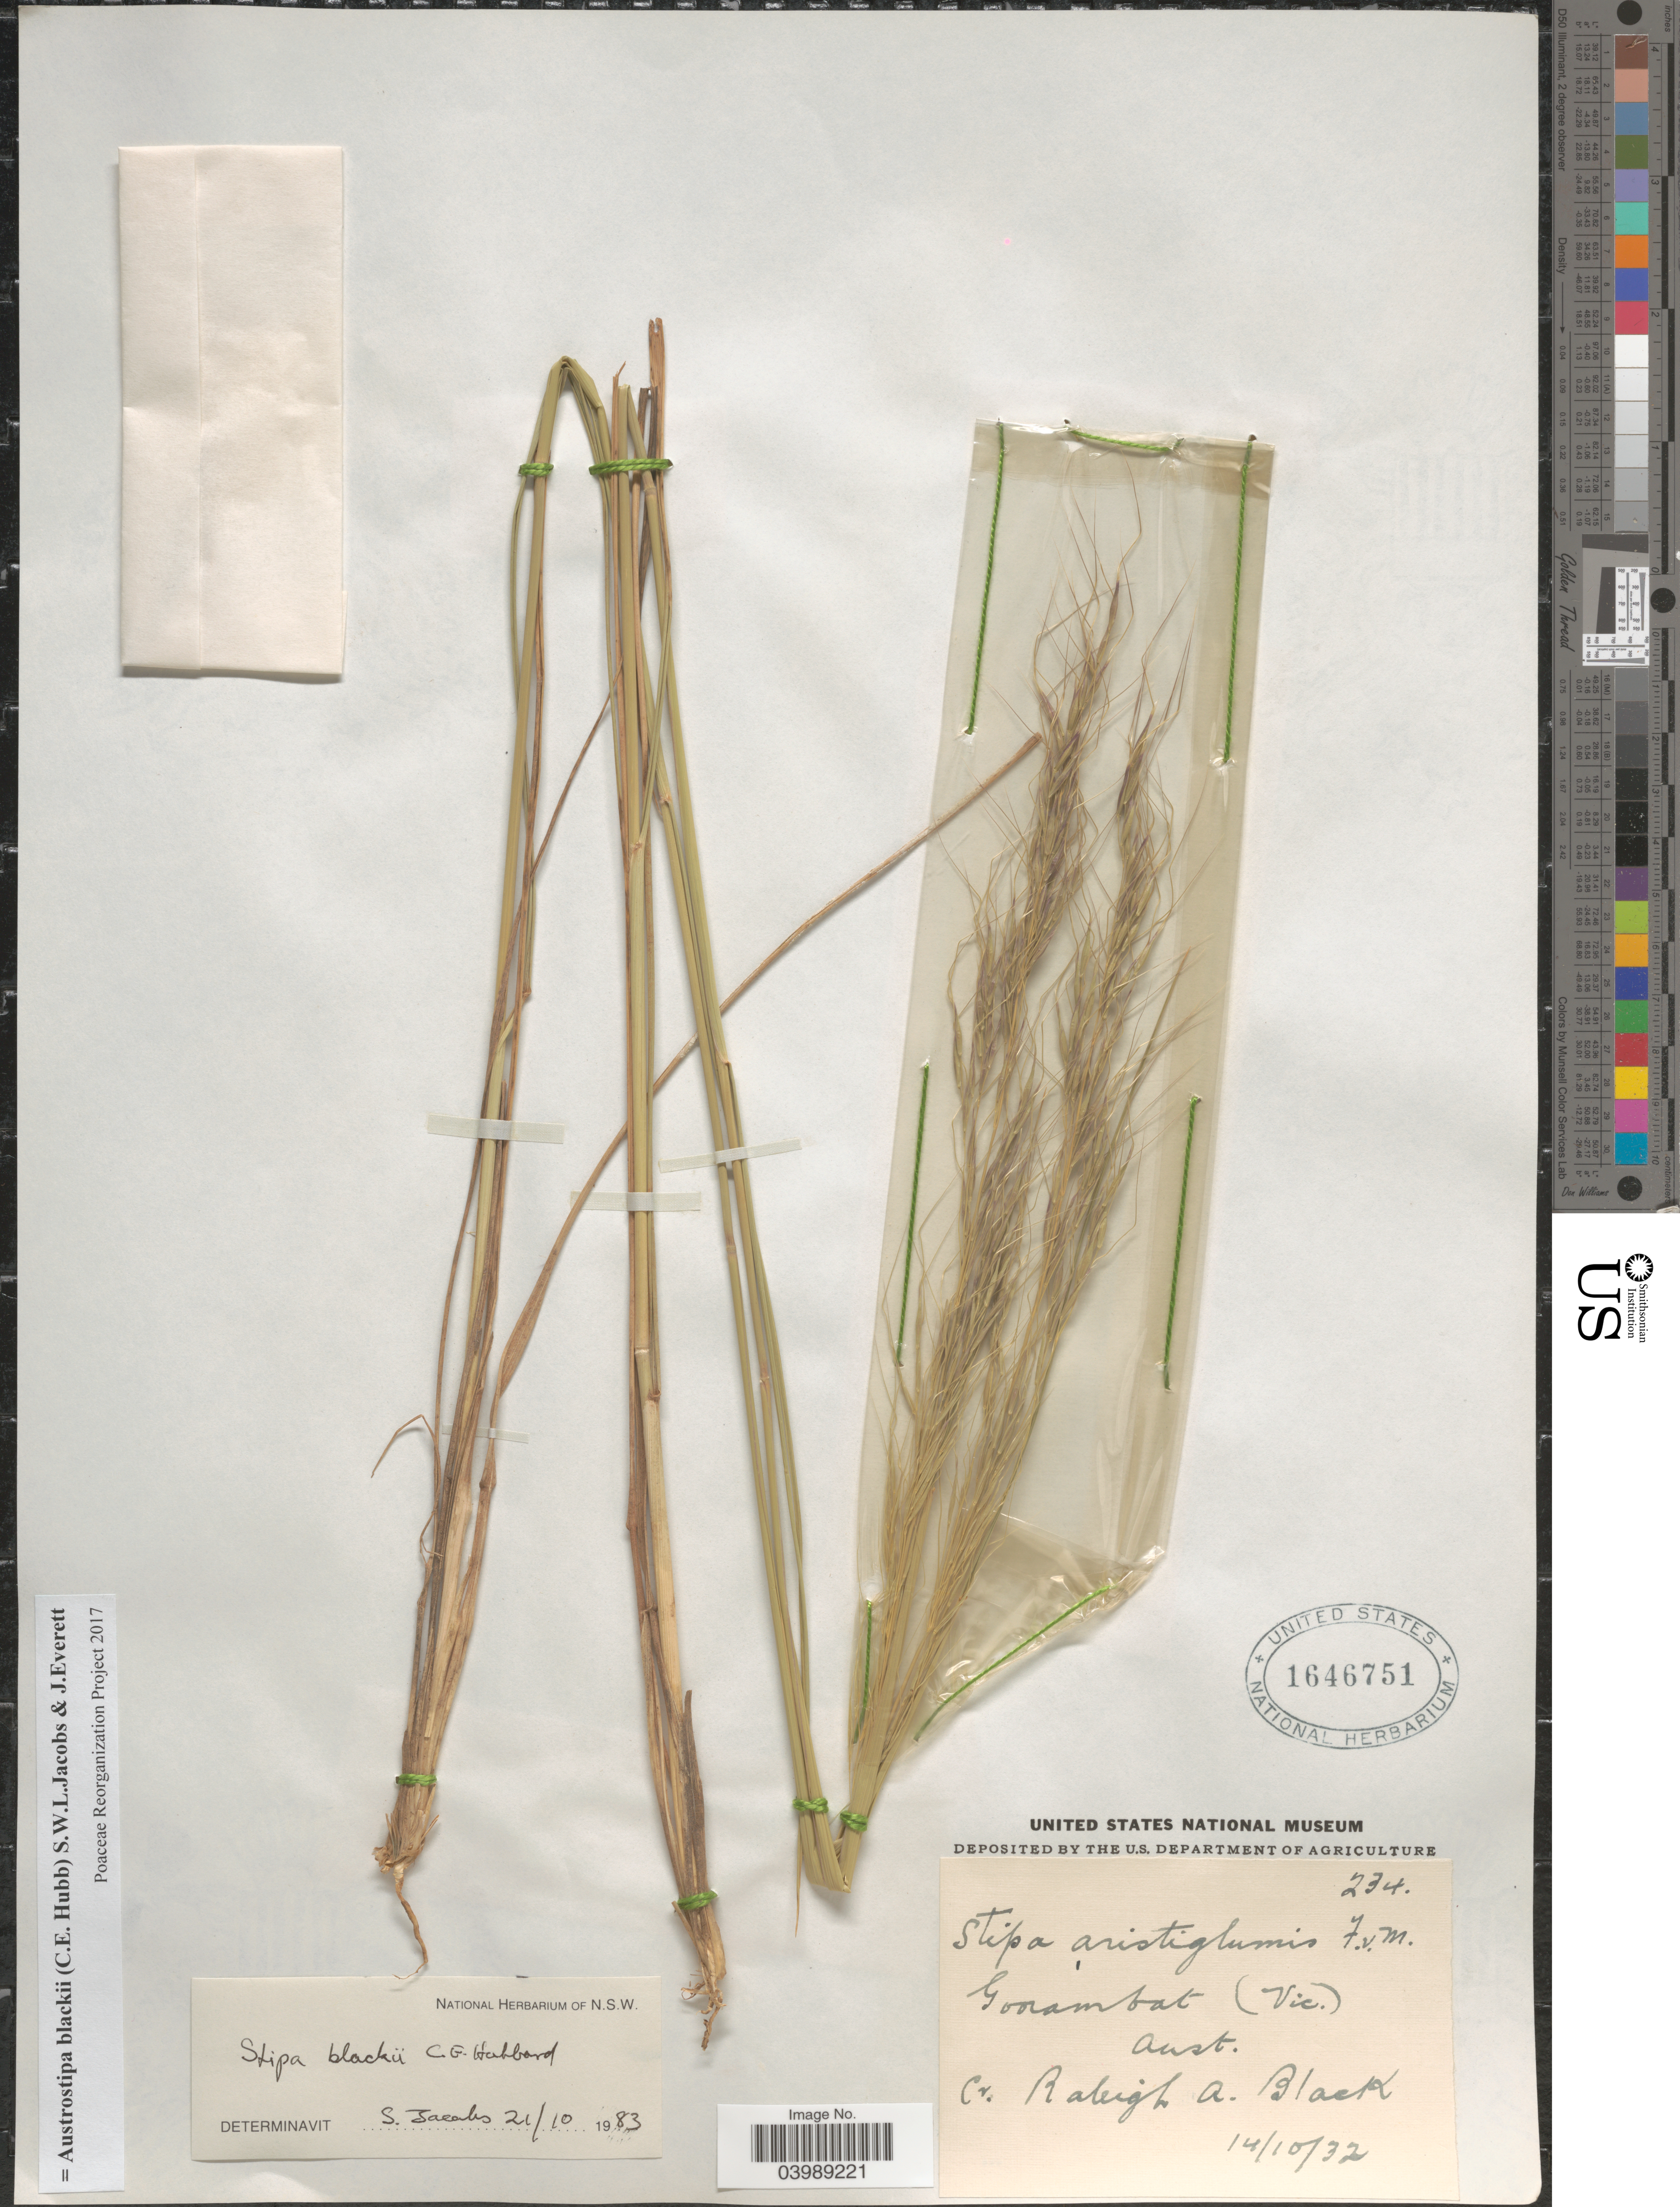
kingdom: Plantae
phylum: Tracheophyta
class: Liliopsida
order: Poales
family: Poaceae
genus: Austrostipa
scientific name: Austrostipa blackii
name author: (C.E. Hubb.) S.W.L. Jacobs & J. Everett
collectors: R. A. Black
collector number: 234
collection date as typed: Transcribed d/m/y: 14/10/32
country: Australia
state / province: Victoria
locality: Goorambat (Vic.).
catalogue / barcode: US 1646751